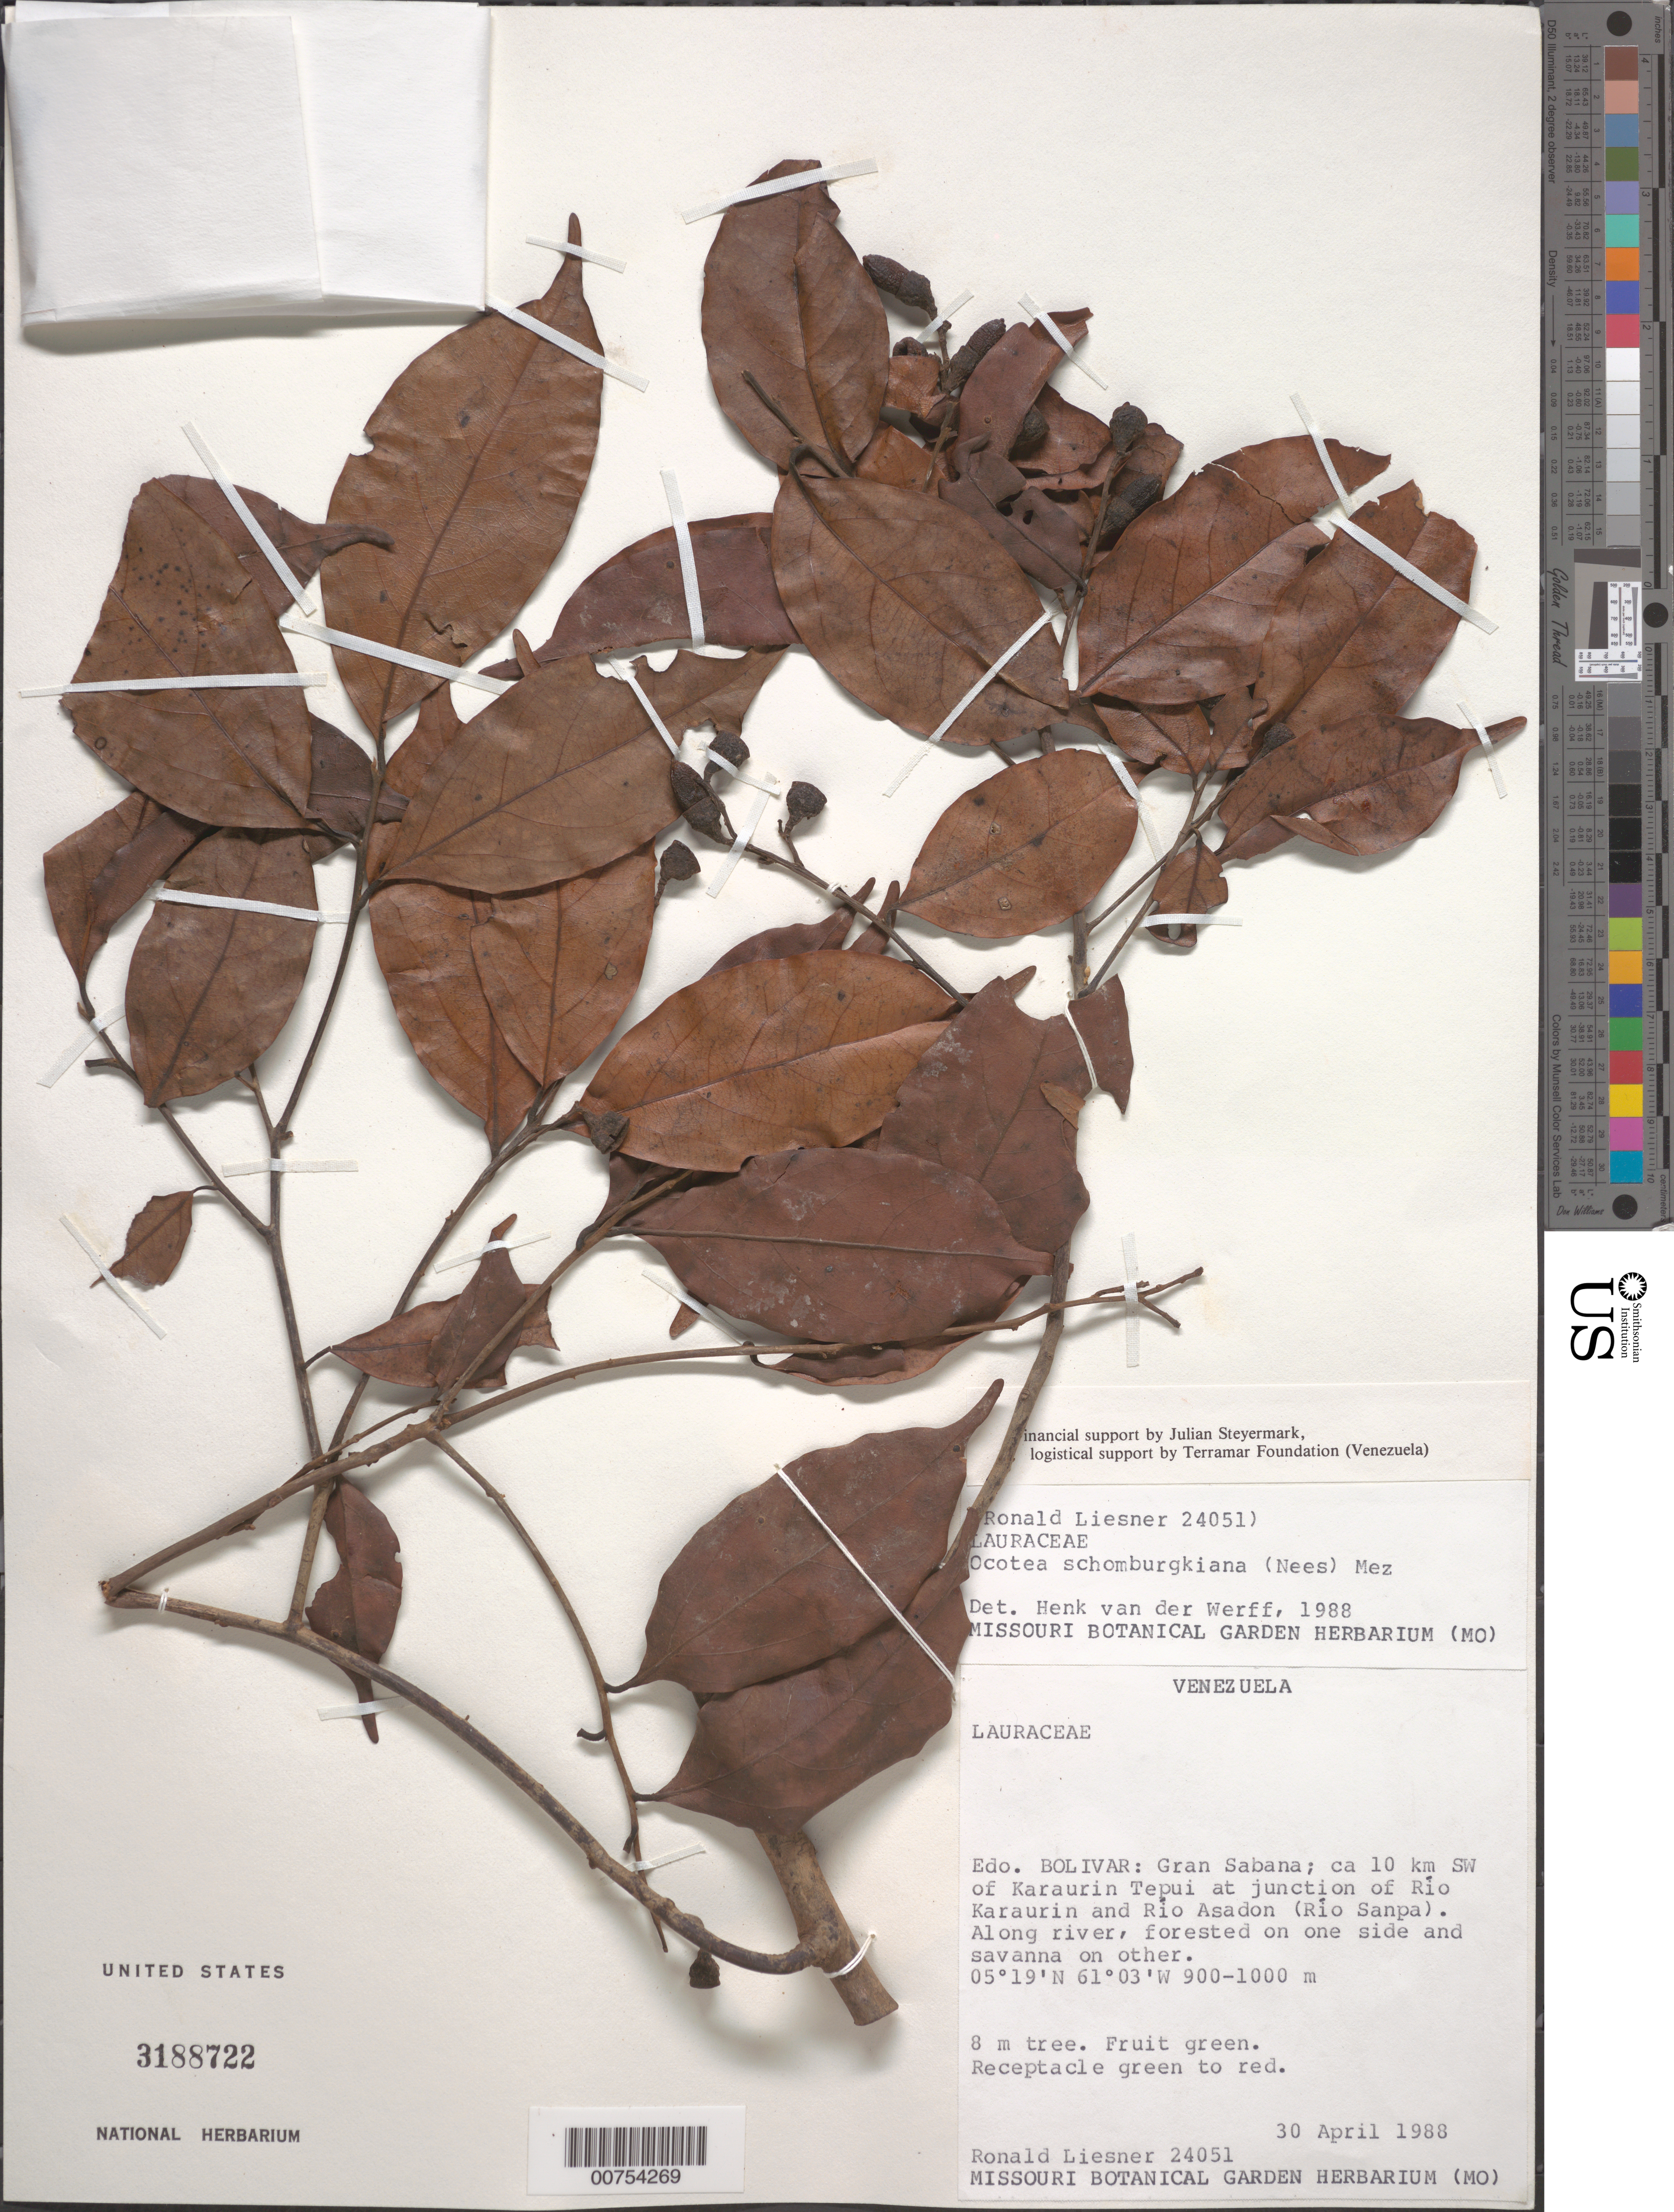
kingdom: Plantae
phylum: Tracheophyta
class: Magnoliopsida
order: Laurales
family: Lauraceae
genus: Ocotea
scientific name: Ocotea schomburgkiana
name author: (Nees) Mez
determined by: van der Werff, H., (MO), Missouri Botanical Garden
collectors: R. L. Liesner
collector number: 24051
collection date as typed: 30-Apr-88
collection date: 1988-04-30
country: Venezuela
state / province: Bolívar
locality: Gran Sabana, ca 10 km SW of Karaurin tepuí at junction of Río Karaurin and Río Asadon (Río Sanpa)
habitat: Along river, forested on one side and savanna on other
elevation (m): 900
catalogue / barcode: US 3188722